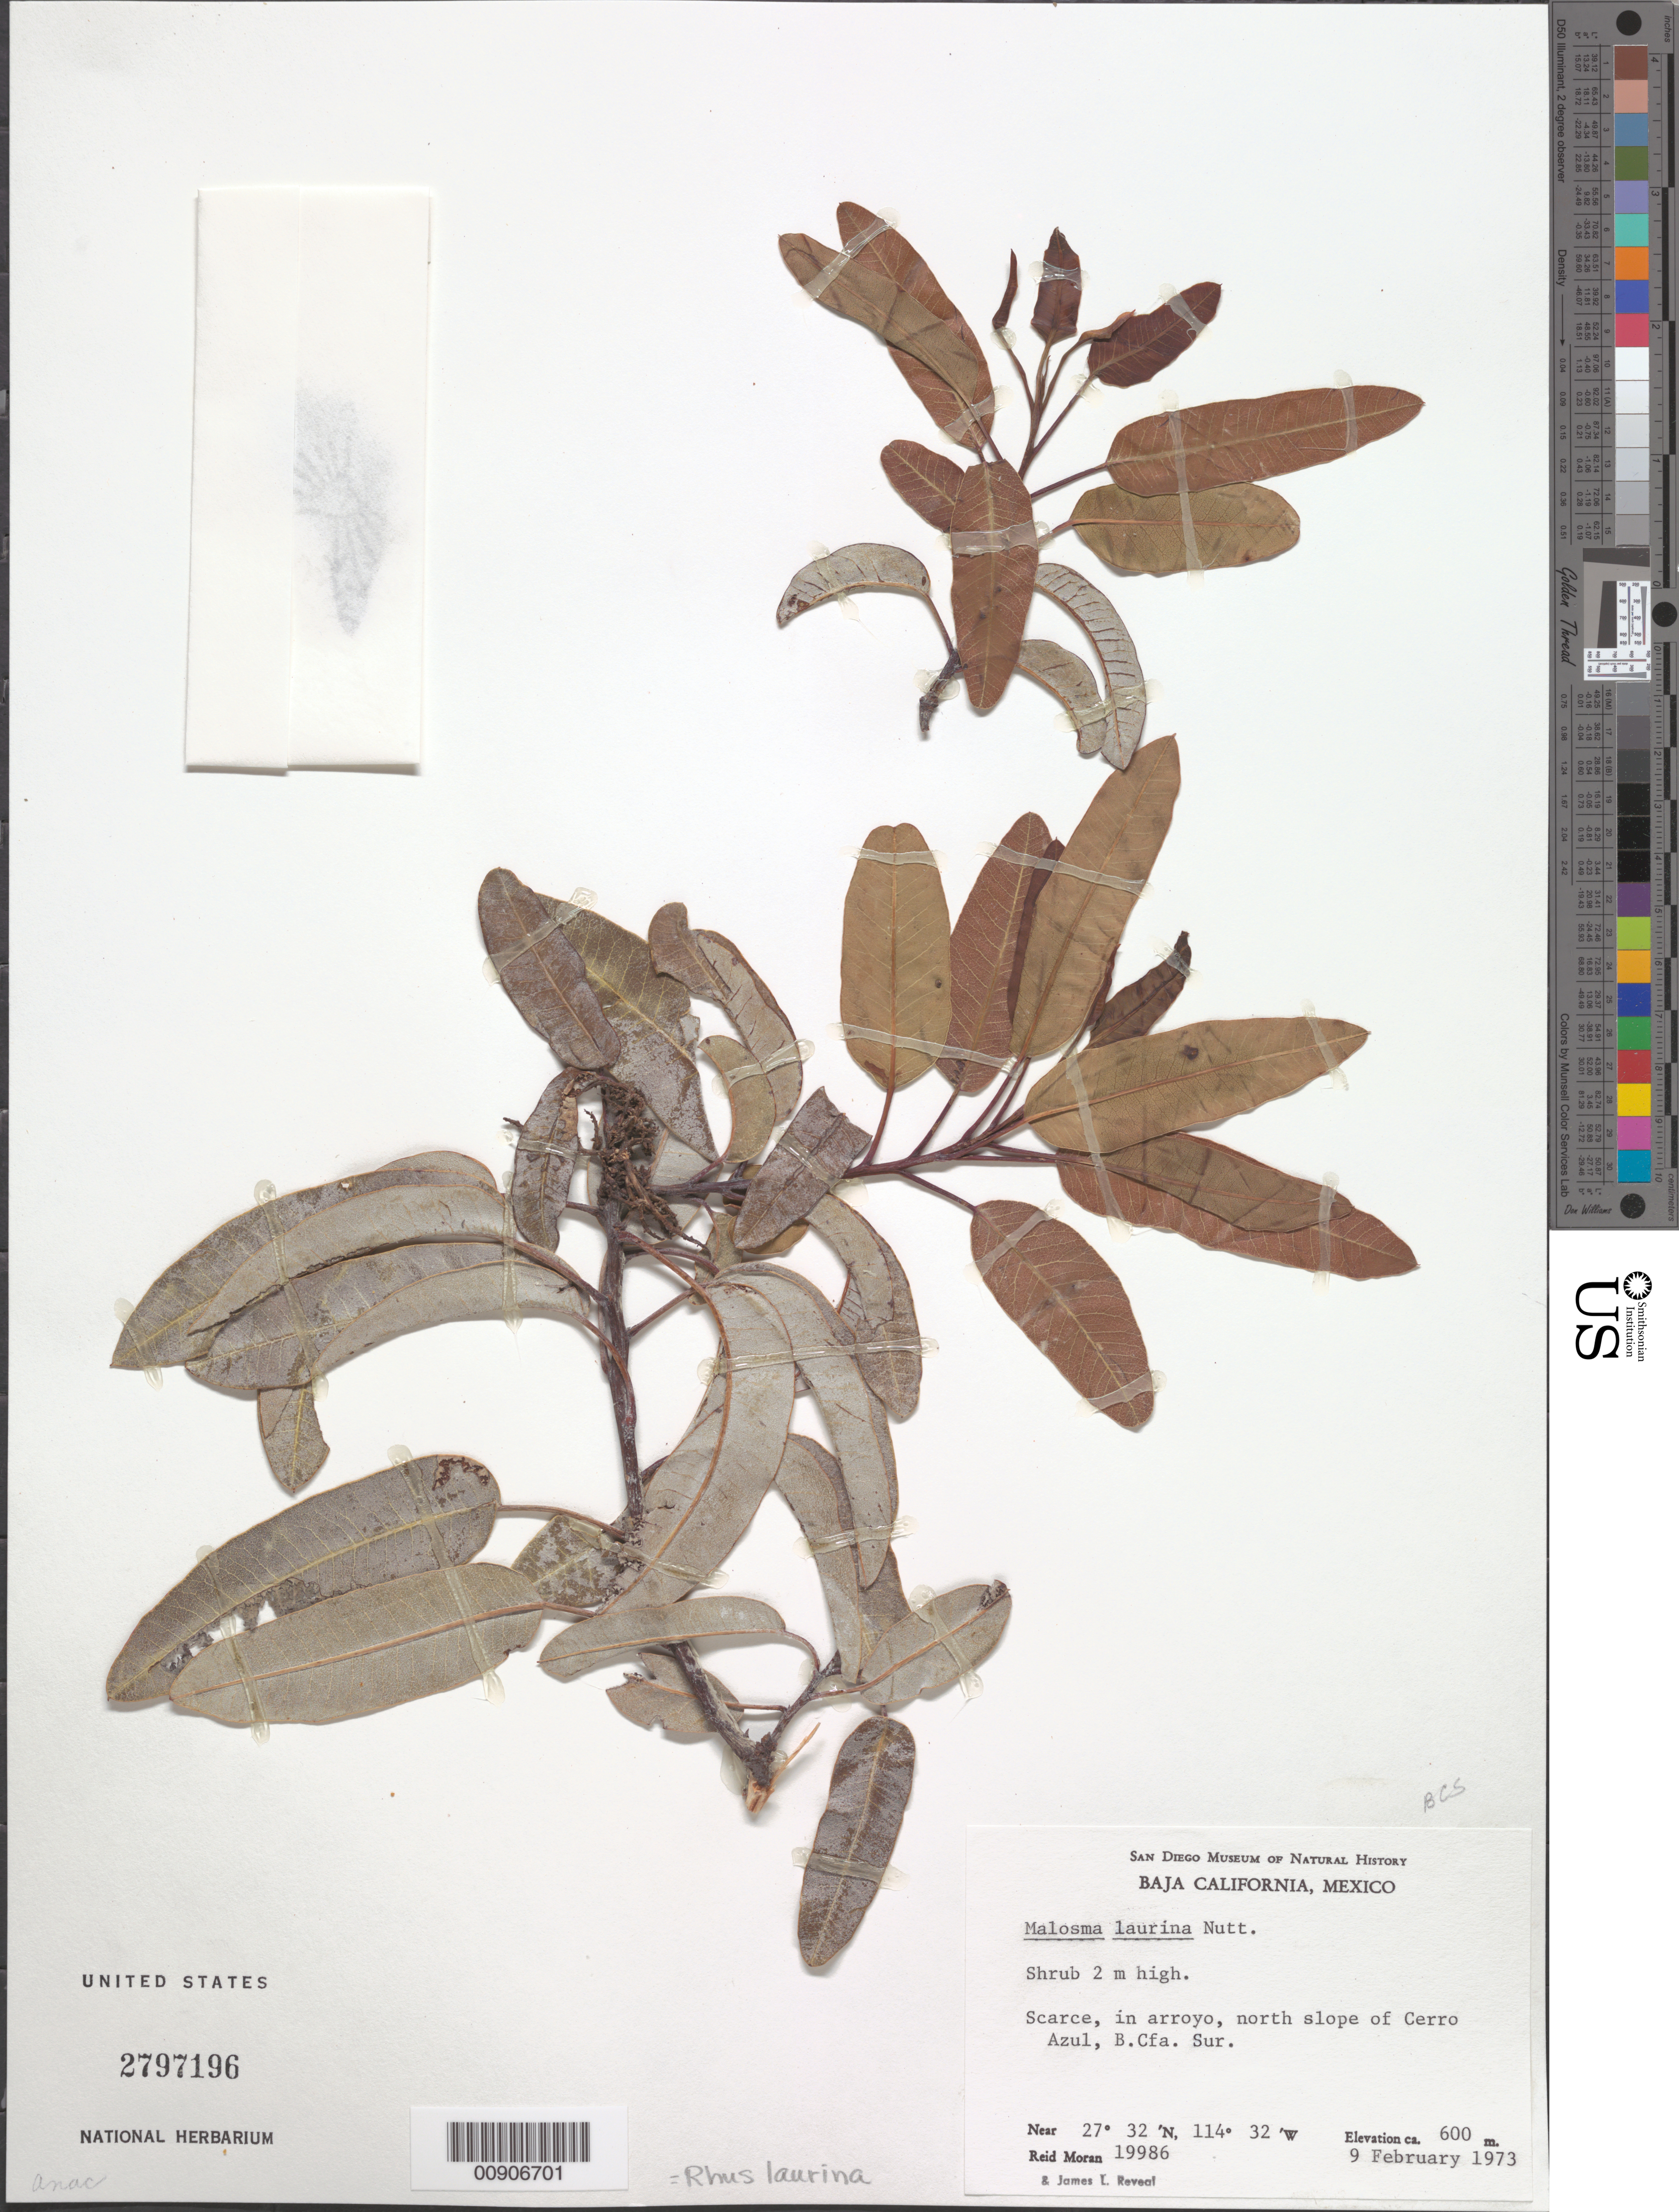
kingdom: Plantae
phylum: Tracheophyta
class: Magnoliopsida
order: Sapindales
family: Anacardiaceae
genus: Malosma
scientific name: Malosma laurina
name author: (Nutt.) Nutt. ex Abrams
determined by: Mitchell, John D.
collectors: R. V. Moran & J. L. Reveal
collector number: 19986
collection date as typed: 09 Feb 1973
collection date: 1973-02-09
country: Mexico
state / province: Baja California Sur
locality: North slope of Cerro Azul, Baja California Sur.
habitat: In arroyo.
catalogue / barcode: US 2797196